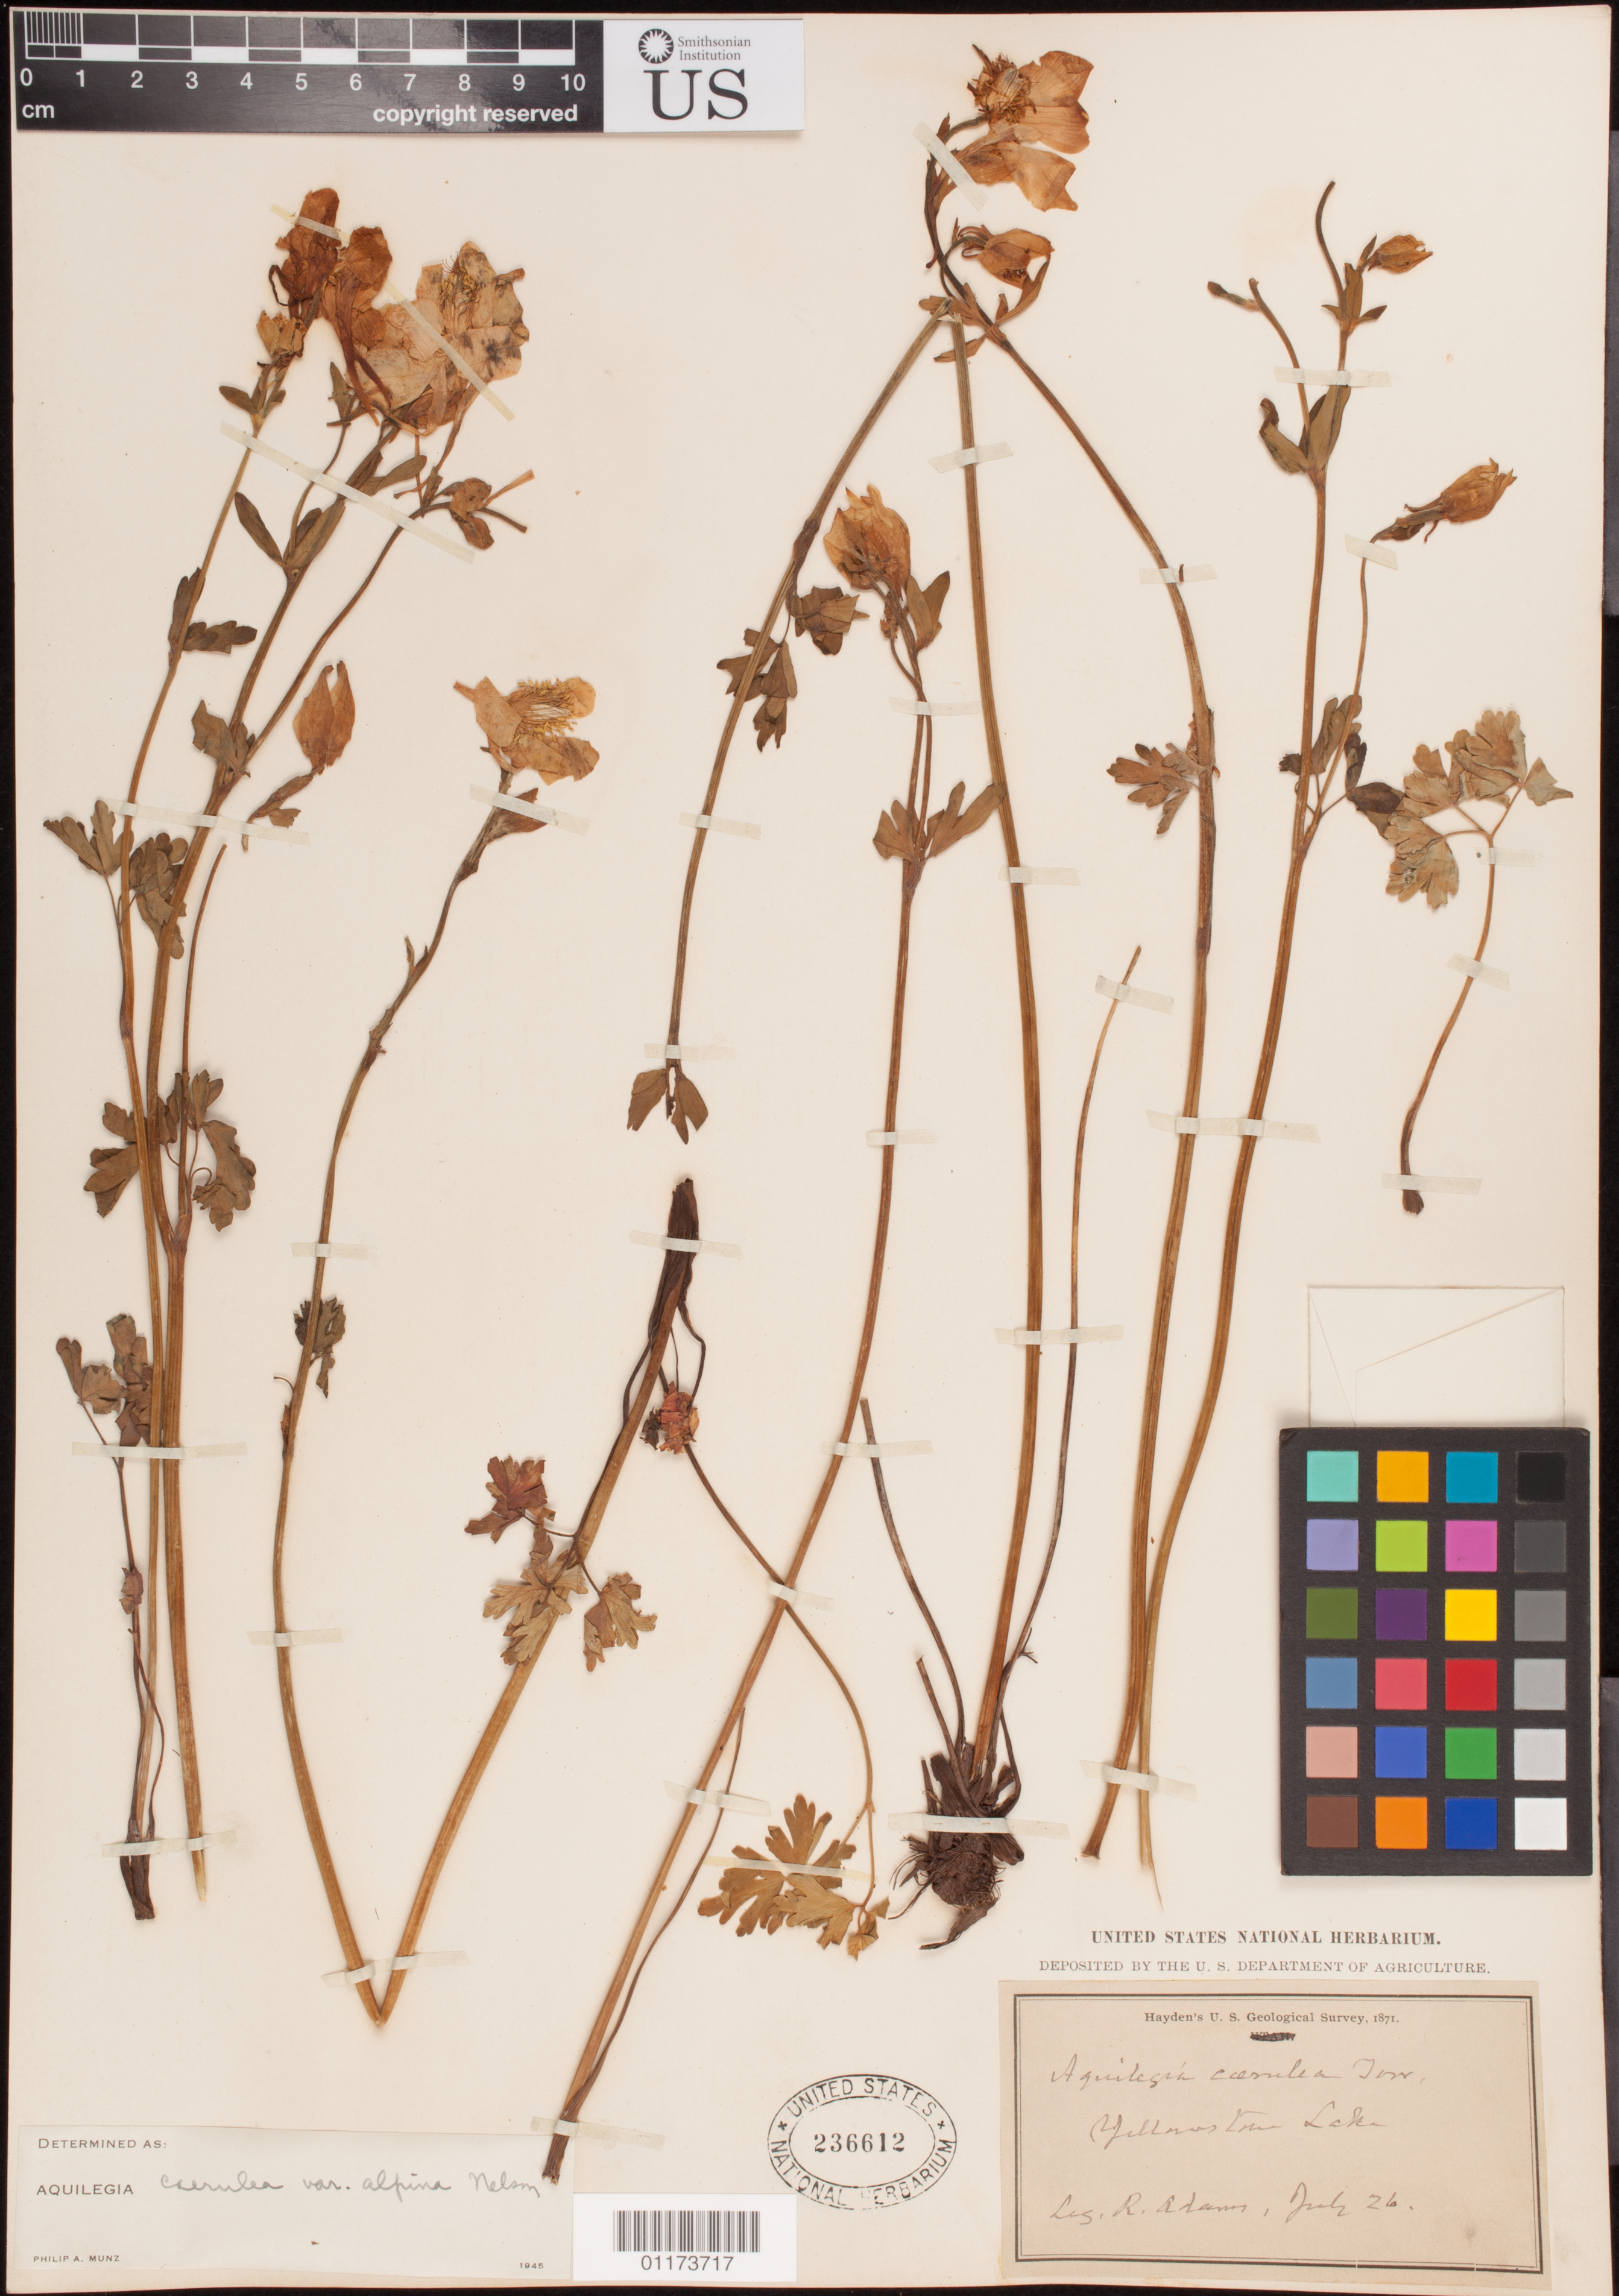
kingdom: Plantae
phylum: Tracheophyta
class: Magnoliopsida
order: Ranunculales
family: Ranunculaceae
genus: Aquilegia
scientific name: Aquilegia coerulea var. alpina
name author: A. Nelson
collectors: R. Adams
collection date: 1871-07-26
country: United States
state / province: Wyoming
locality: Yellowstone Lake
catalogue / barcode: US 236612